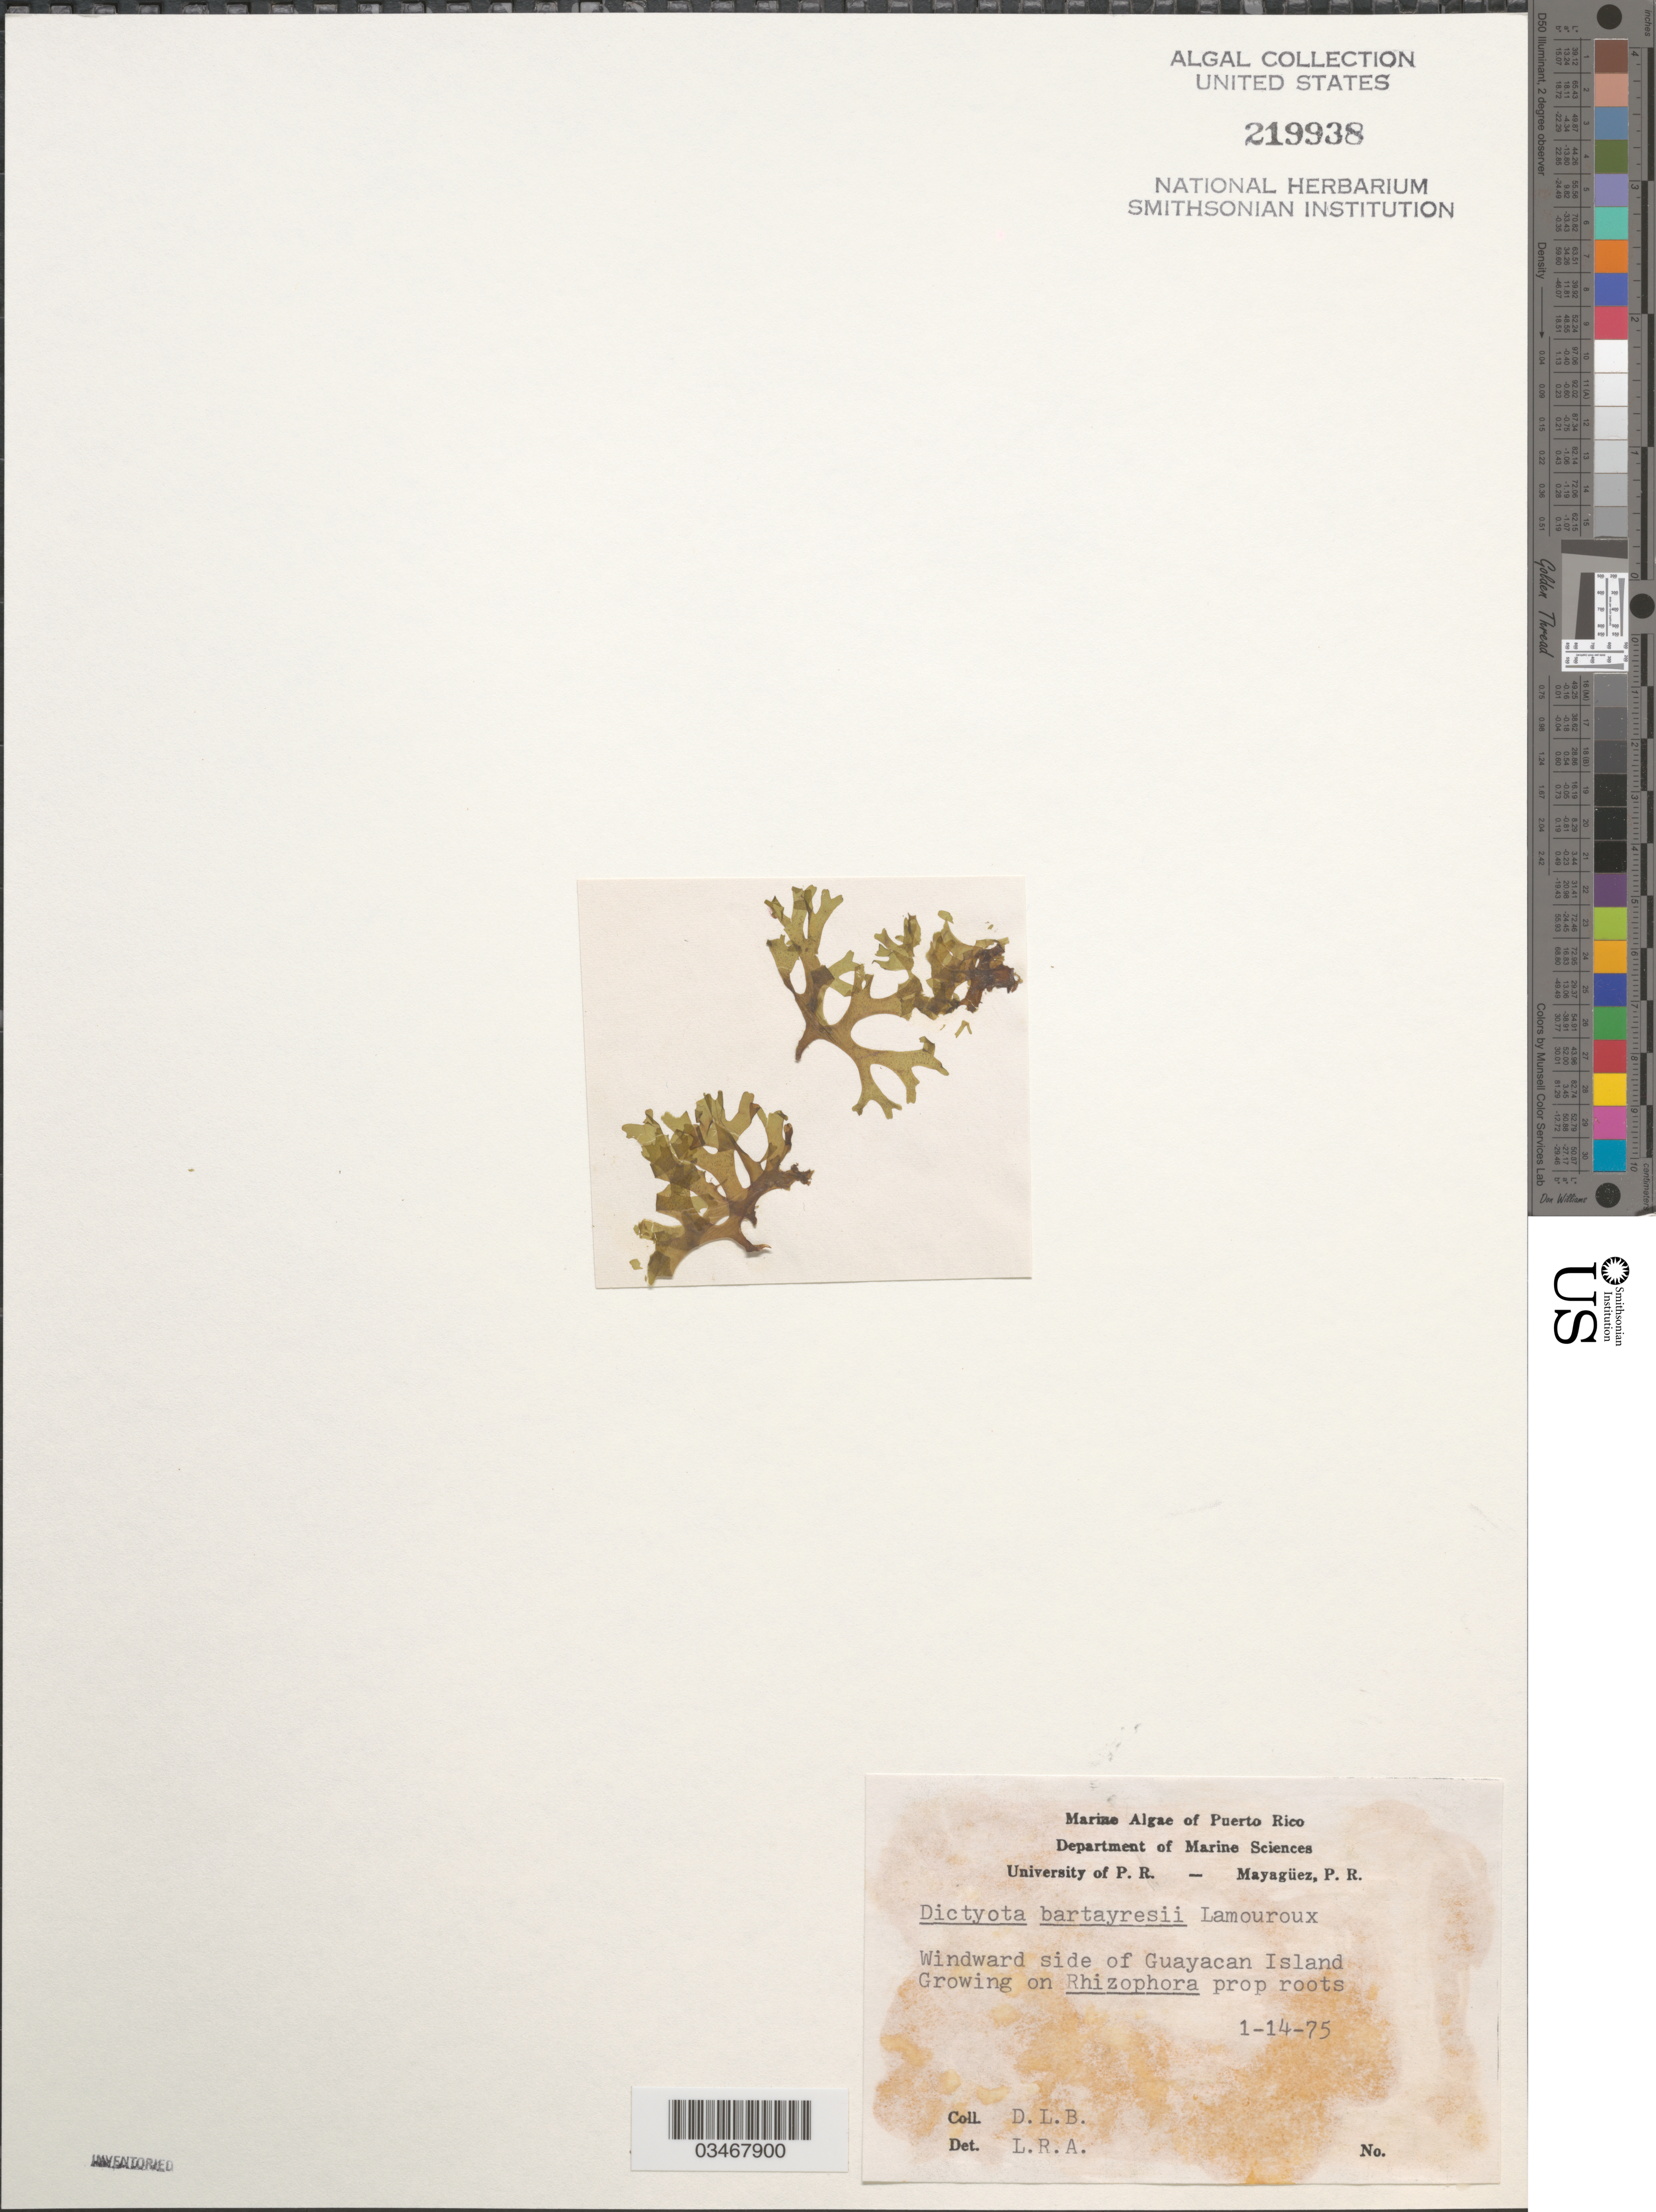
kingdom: Chromista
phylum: Ochrophyta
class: Phaeophyceae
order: Dictyotales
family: Dictyotaceae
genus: Dictyota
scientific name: Dictyota bartayresii J.V. Lamour. nom. illeg.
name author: J.V.Lamouroux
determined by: Almodovar, L. R.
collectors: D.L. Ballantine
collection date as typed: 14 Jan 1975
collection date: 1975-01-14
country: Puerto Rico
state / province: Lajas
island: Guayacan Island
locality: Windward side.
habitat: Growing on Rhizophora prop roots.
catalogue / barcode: US 219938